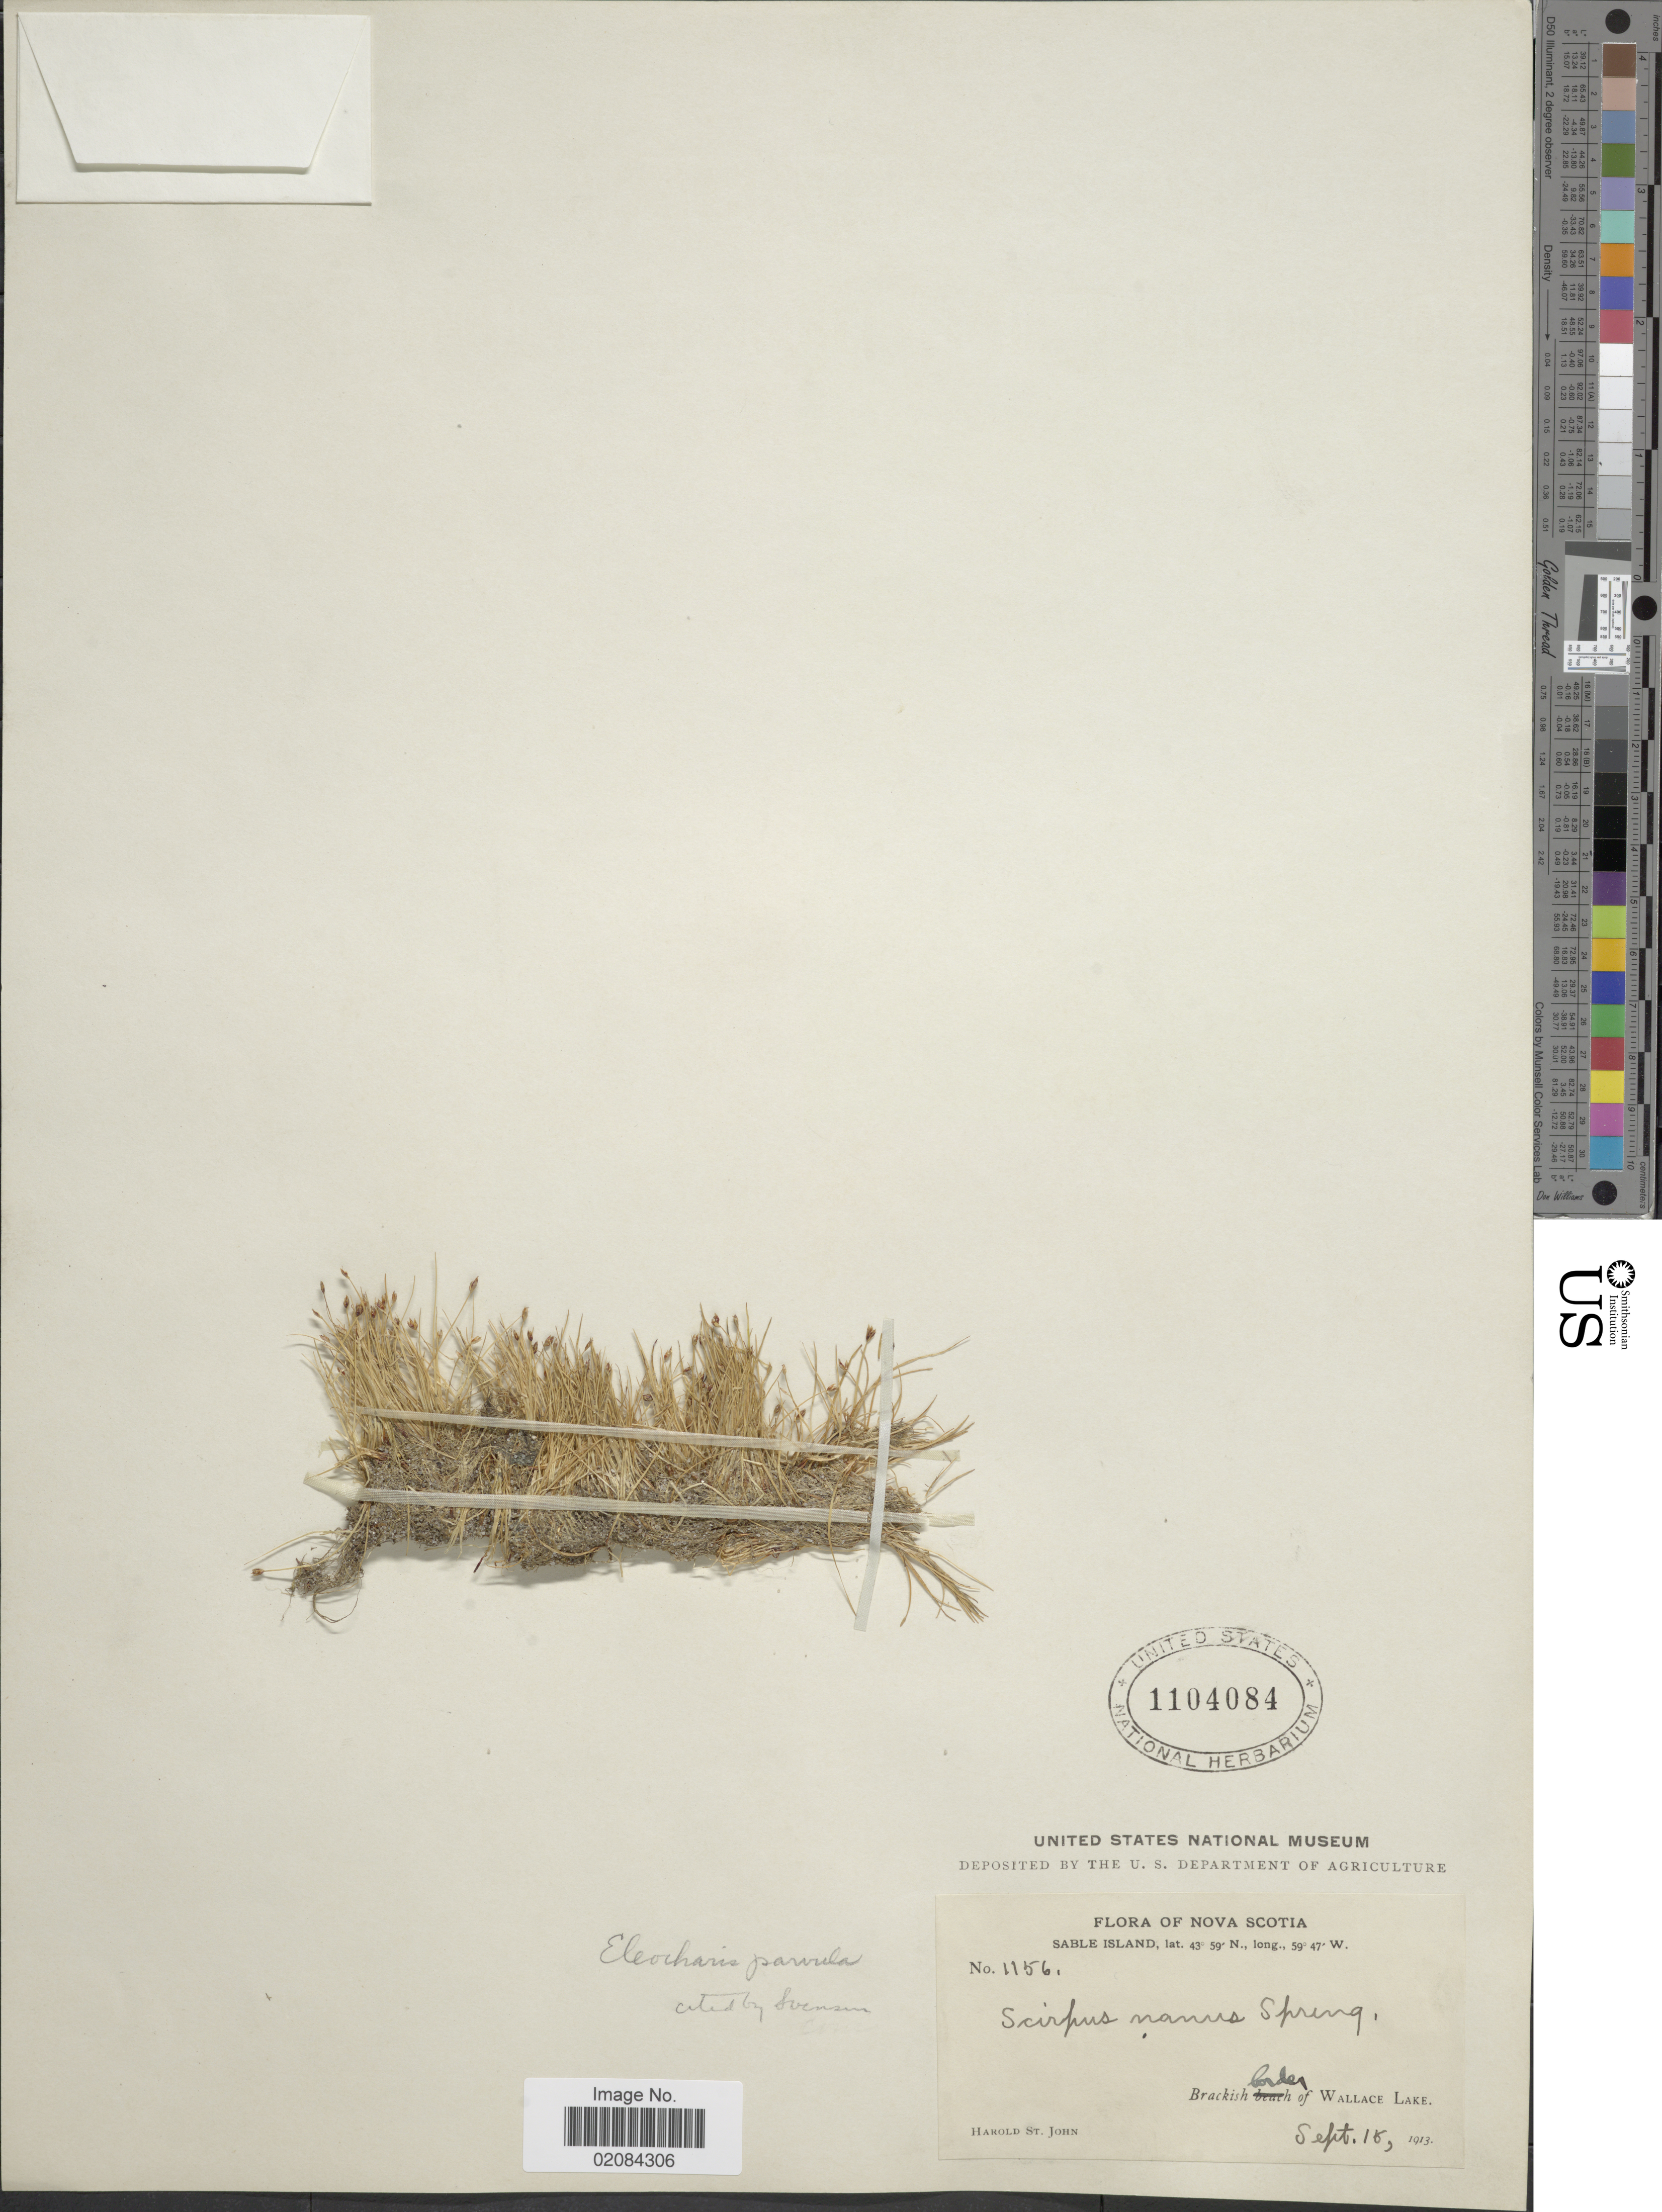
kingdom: Plantae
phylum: Tracheophyta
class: Liliopsida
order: Poales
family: Cyperaceae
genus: Eleocharis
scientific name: Eleocharis parvula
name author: (Roem. & Schult.) Link ex Williams et al.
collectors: H. St. John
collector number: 11561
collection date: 1913-09-15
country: Canada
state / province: Nova Scotia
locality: Nova Scotia. Brakish border of Wallace Lake.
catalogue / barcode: US 1104084